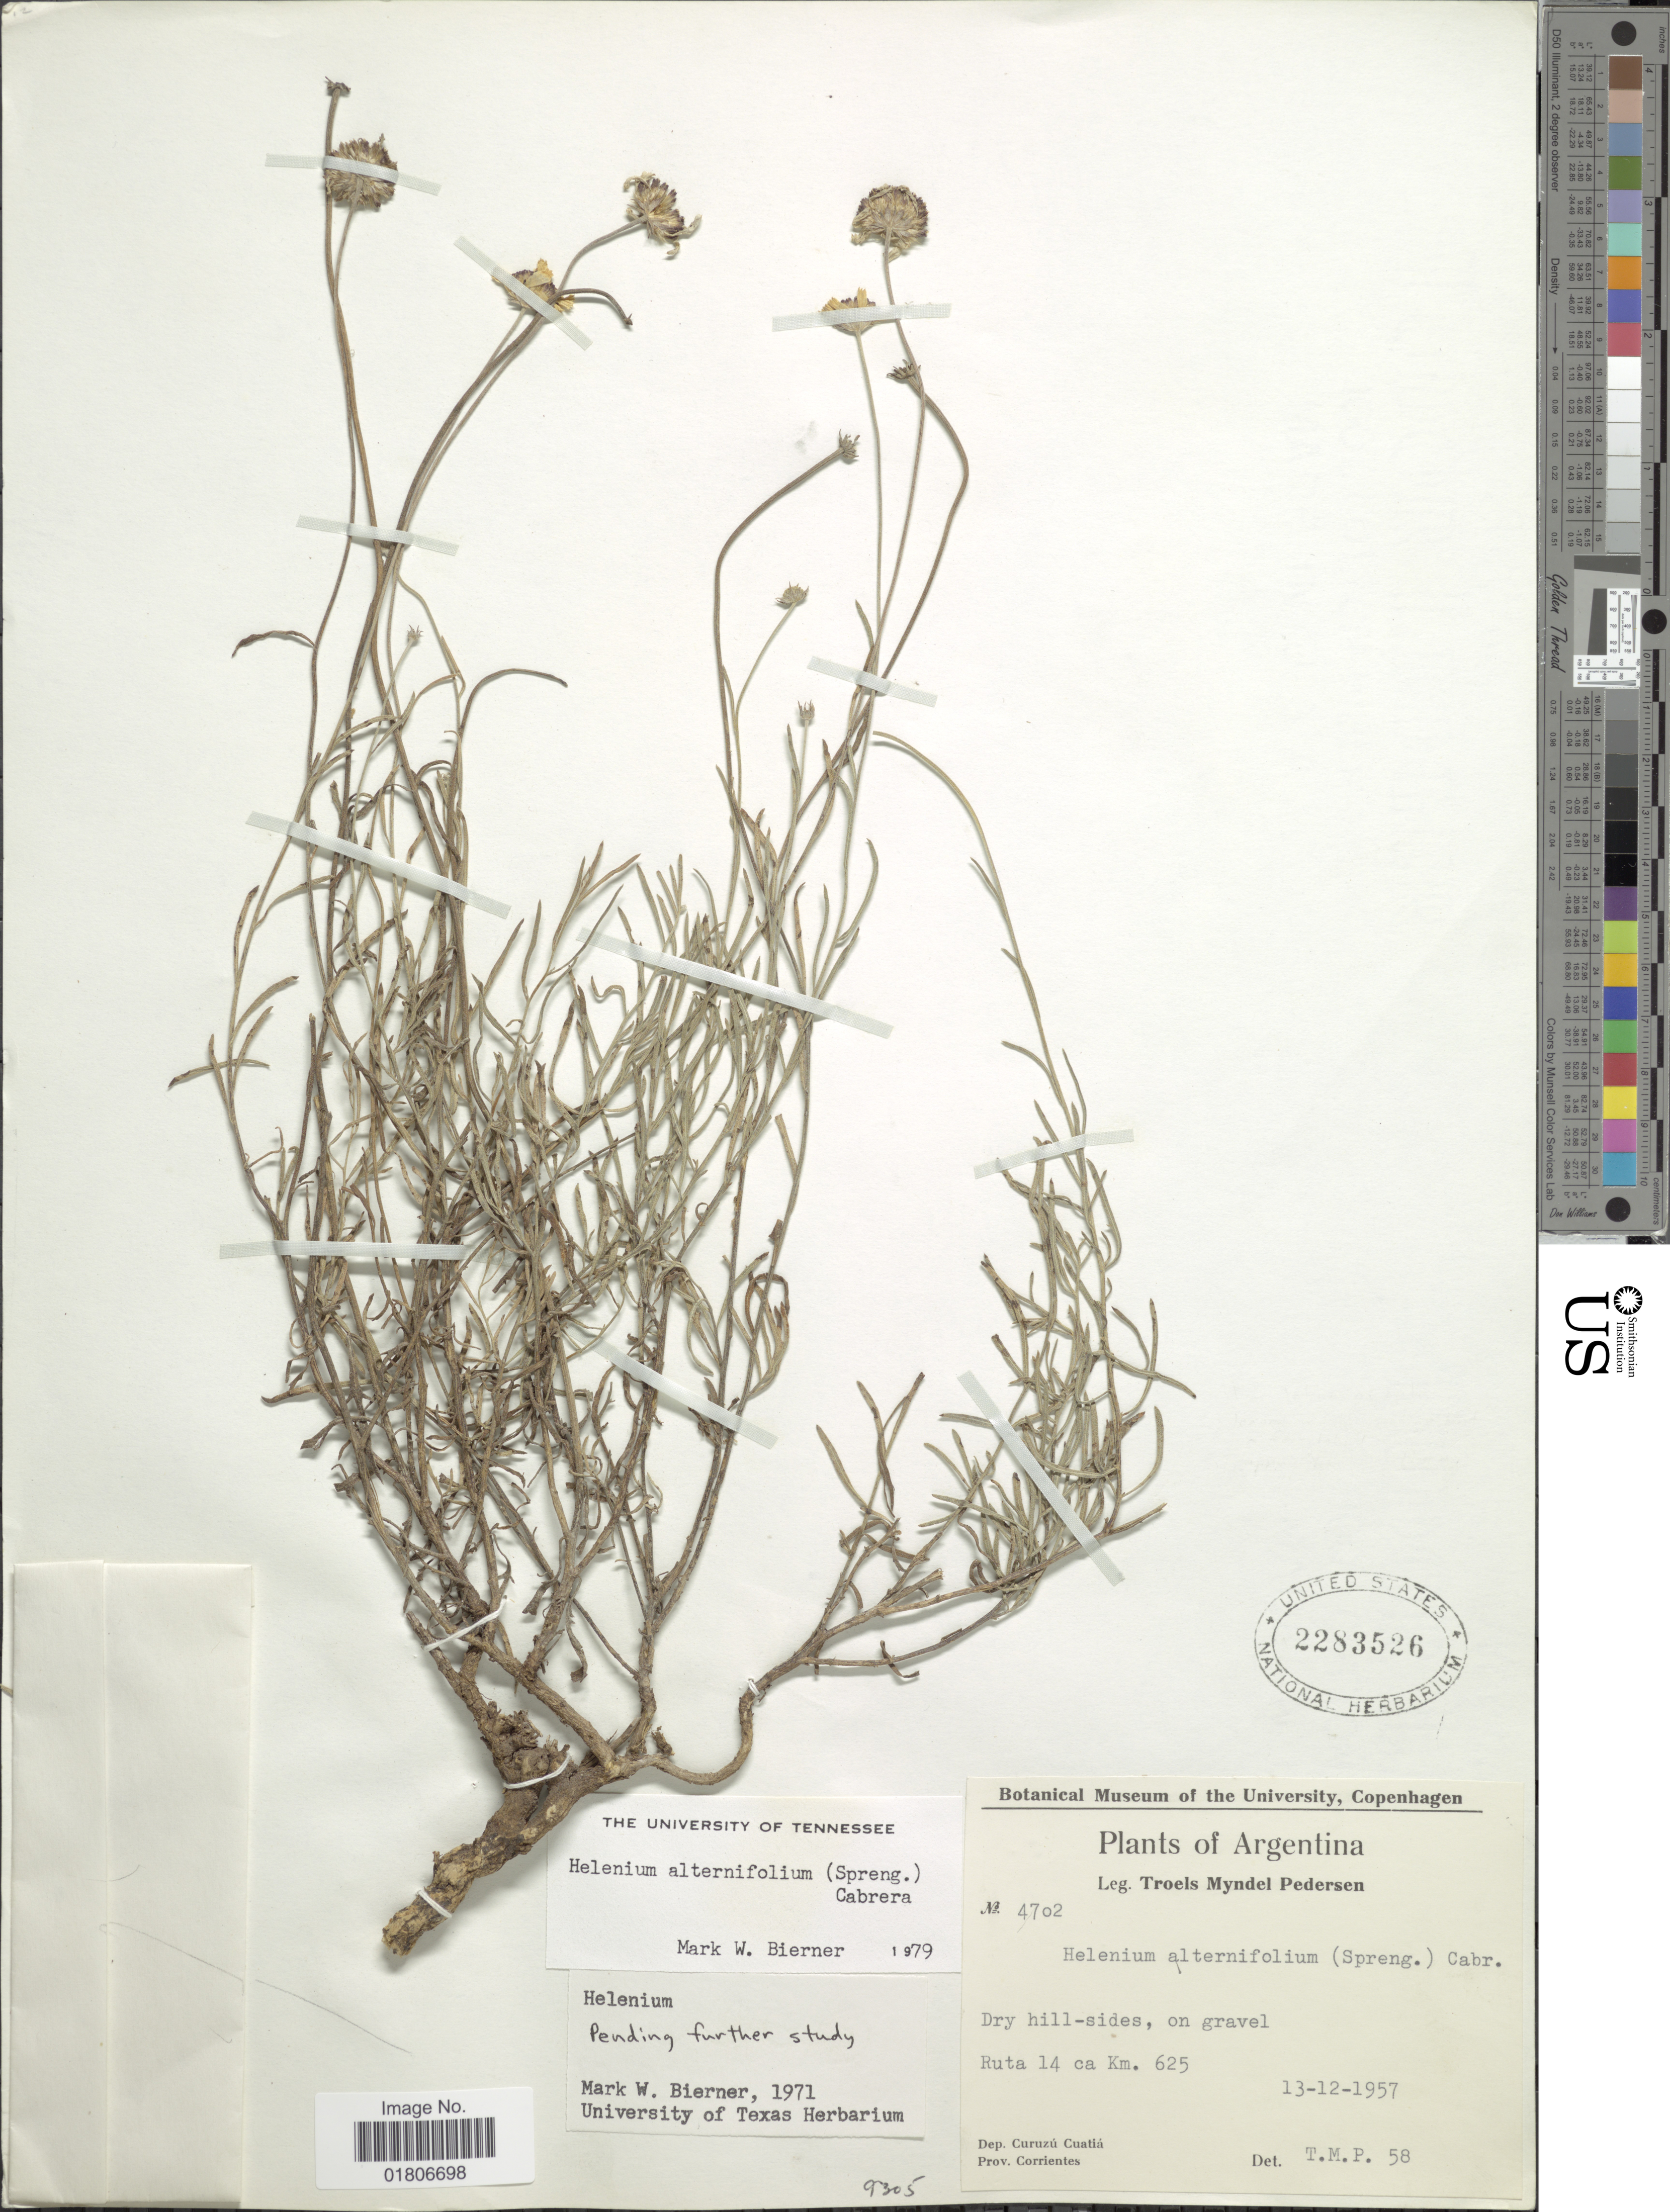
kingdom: Plantae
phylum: Tracheophyta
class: Magnoliopsida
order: Asterales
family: Asteraceae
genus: Helenium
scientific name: Helenium alternifolium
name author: (Spreng.) Cabrera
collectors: T. Pederson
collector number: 4702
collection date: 1957-12-13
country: Argentina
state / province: Corrientes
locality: Ruta 14 ca. Km. 625. dep. Curuzú Cuatiá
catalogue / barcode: US 2283526